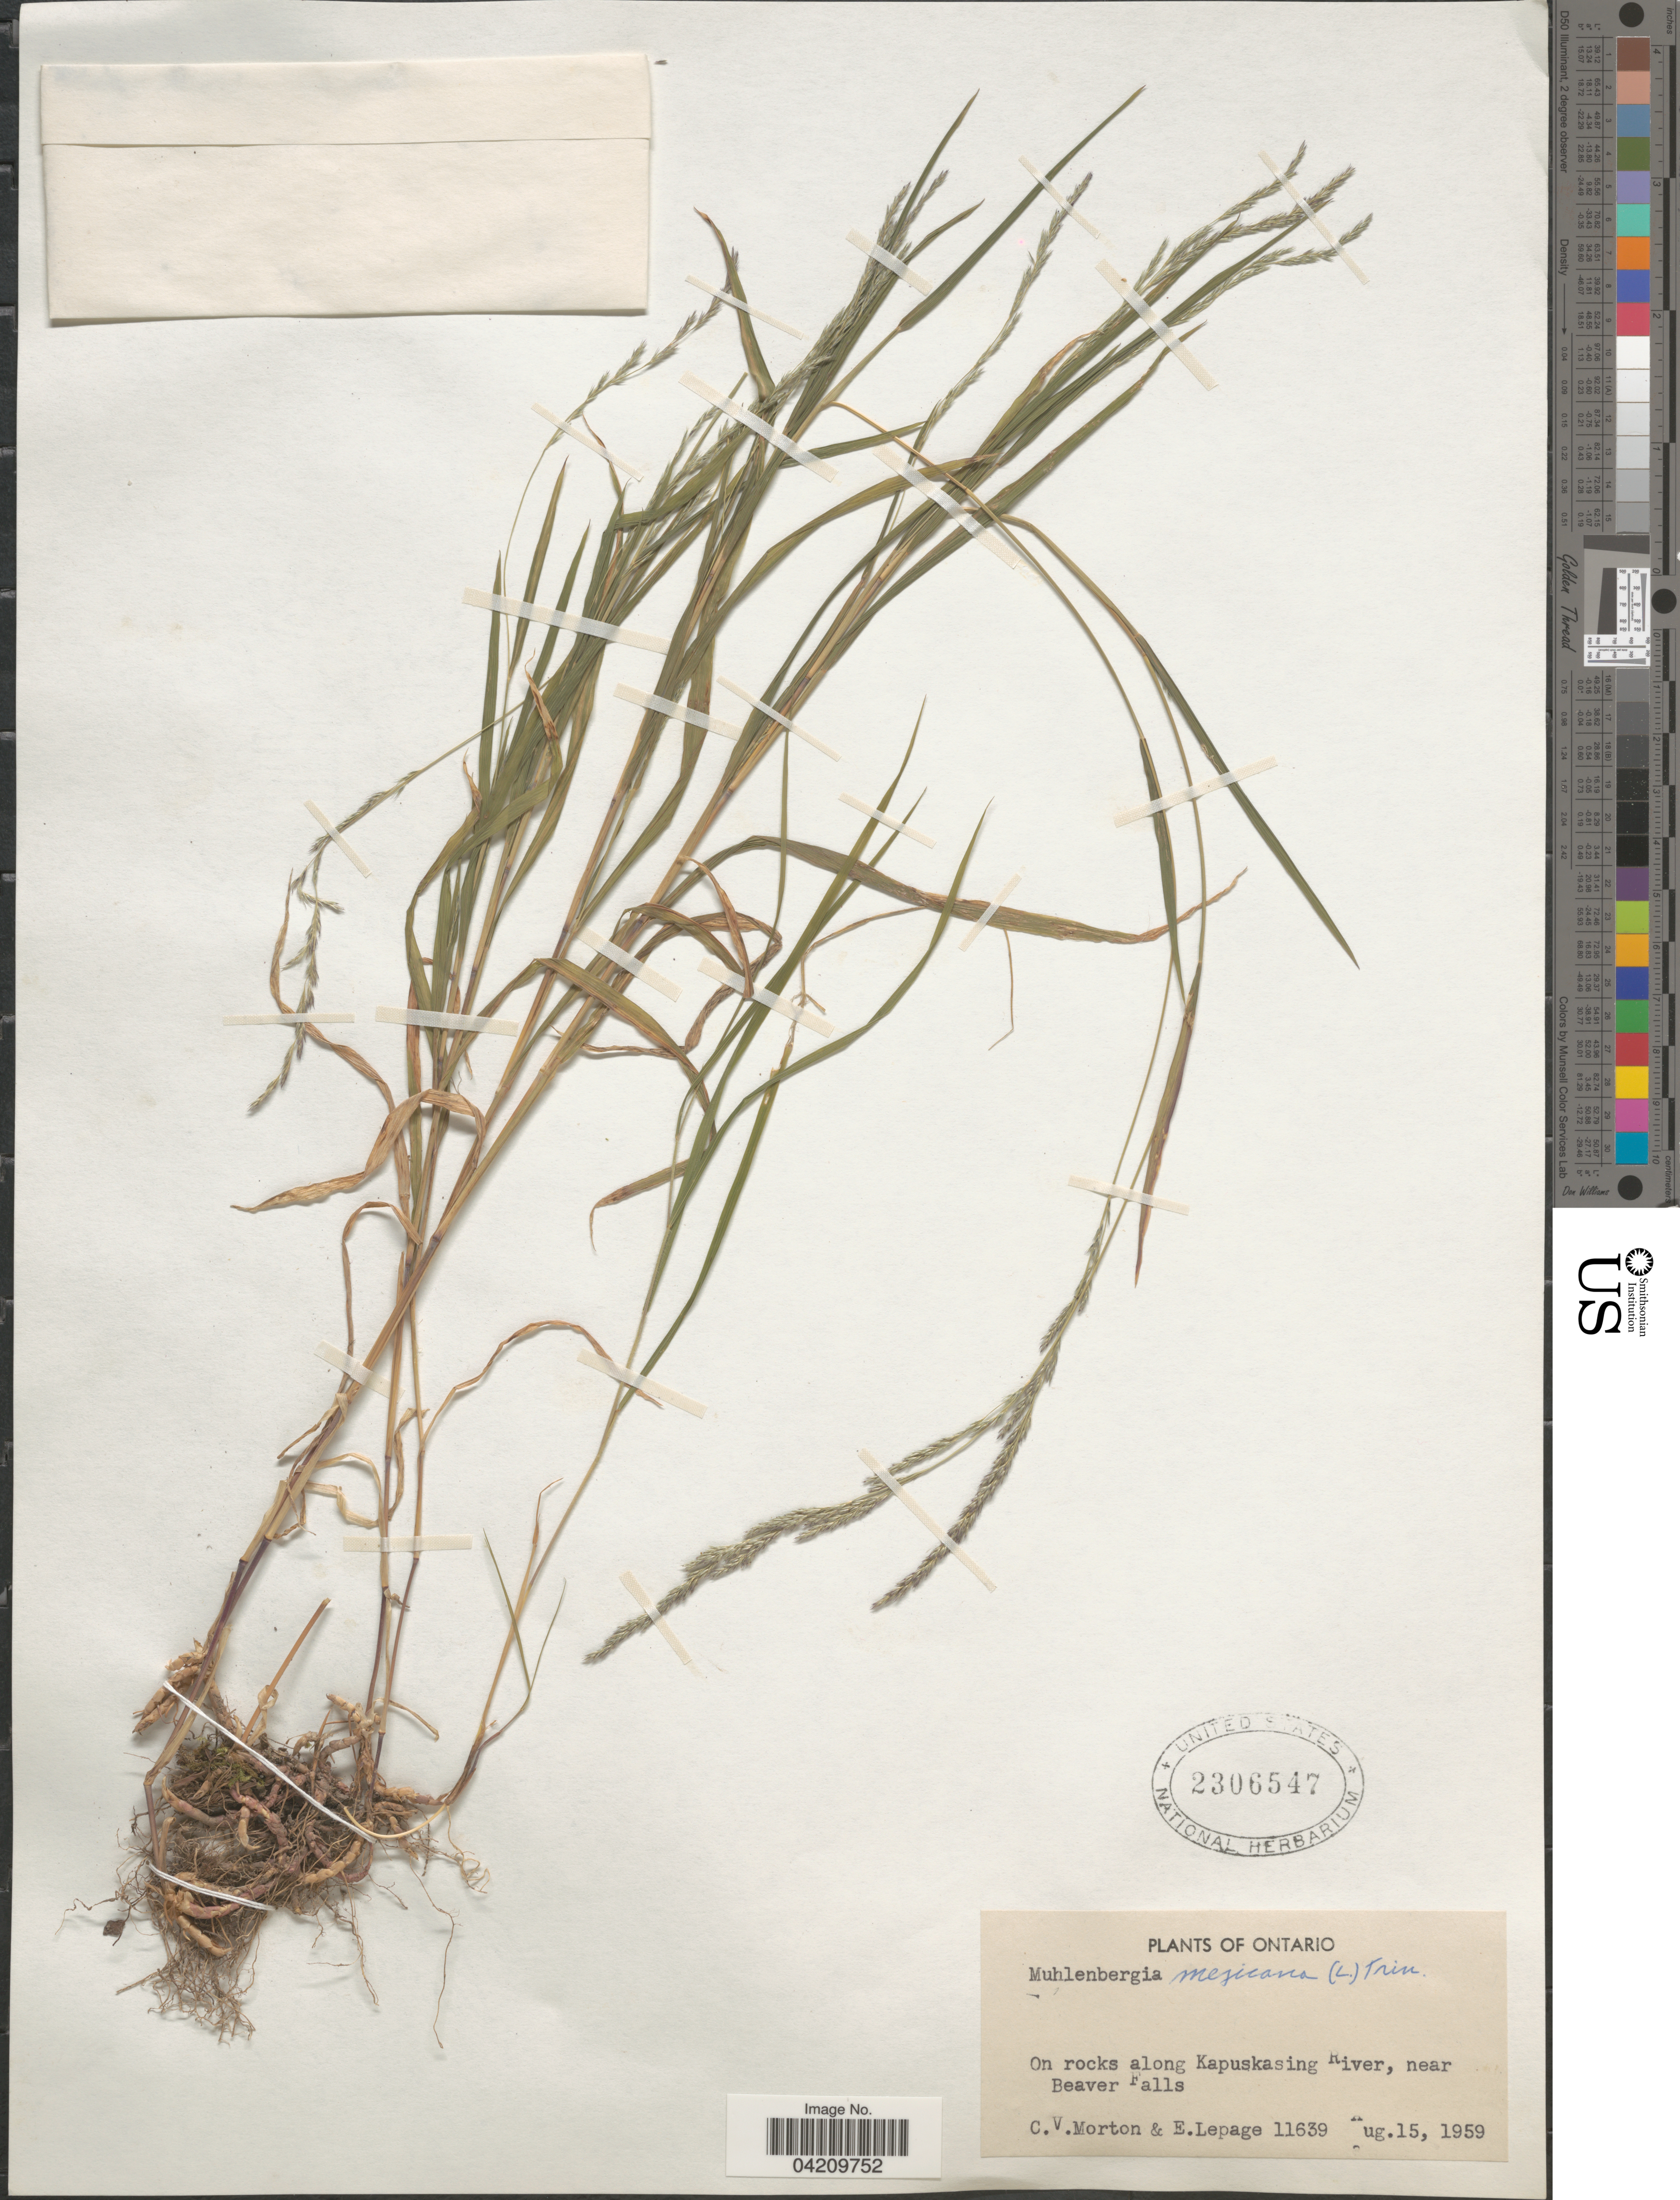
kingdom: Plantae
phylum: Tracheophyta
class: Liliopsida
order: Poales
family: Poaceae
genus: Muhlenbergia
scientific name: Muhlenbergia mexicana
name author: (L.) Trin.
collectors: C. V. Morton & E. Lepage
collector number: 11639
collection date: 1959-08-15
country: Canada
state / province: Ontario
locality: On rocks along Kapuskasing River, near Beaver Falls.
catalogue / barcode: US 2306547